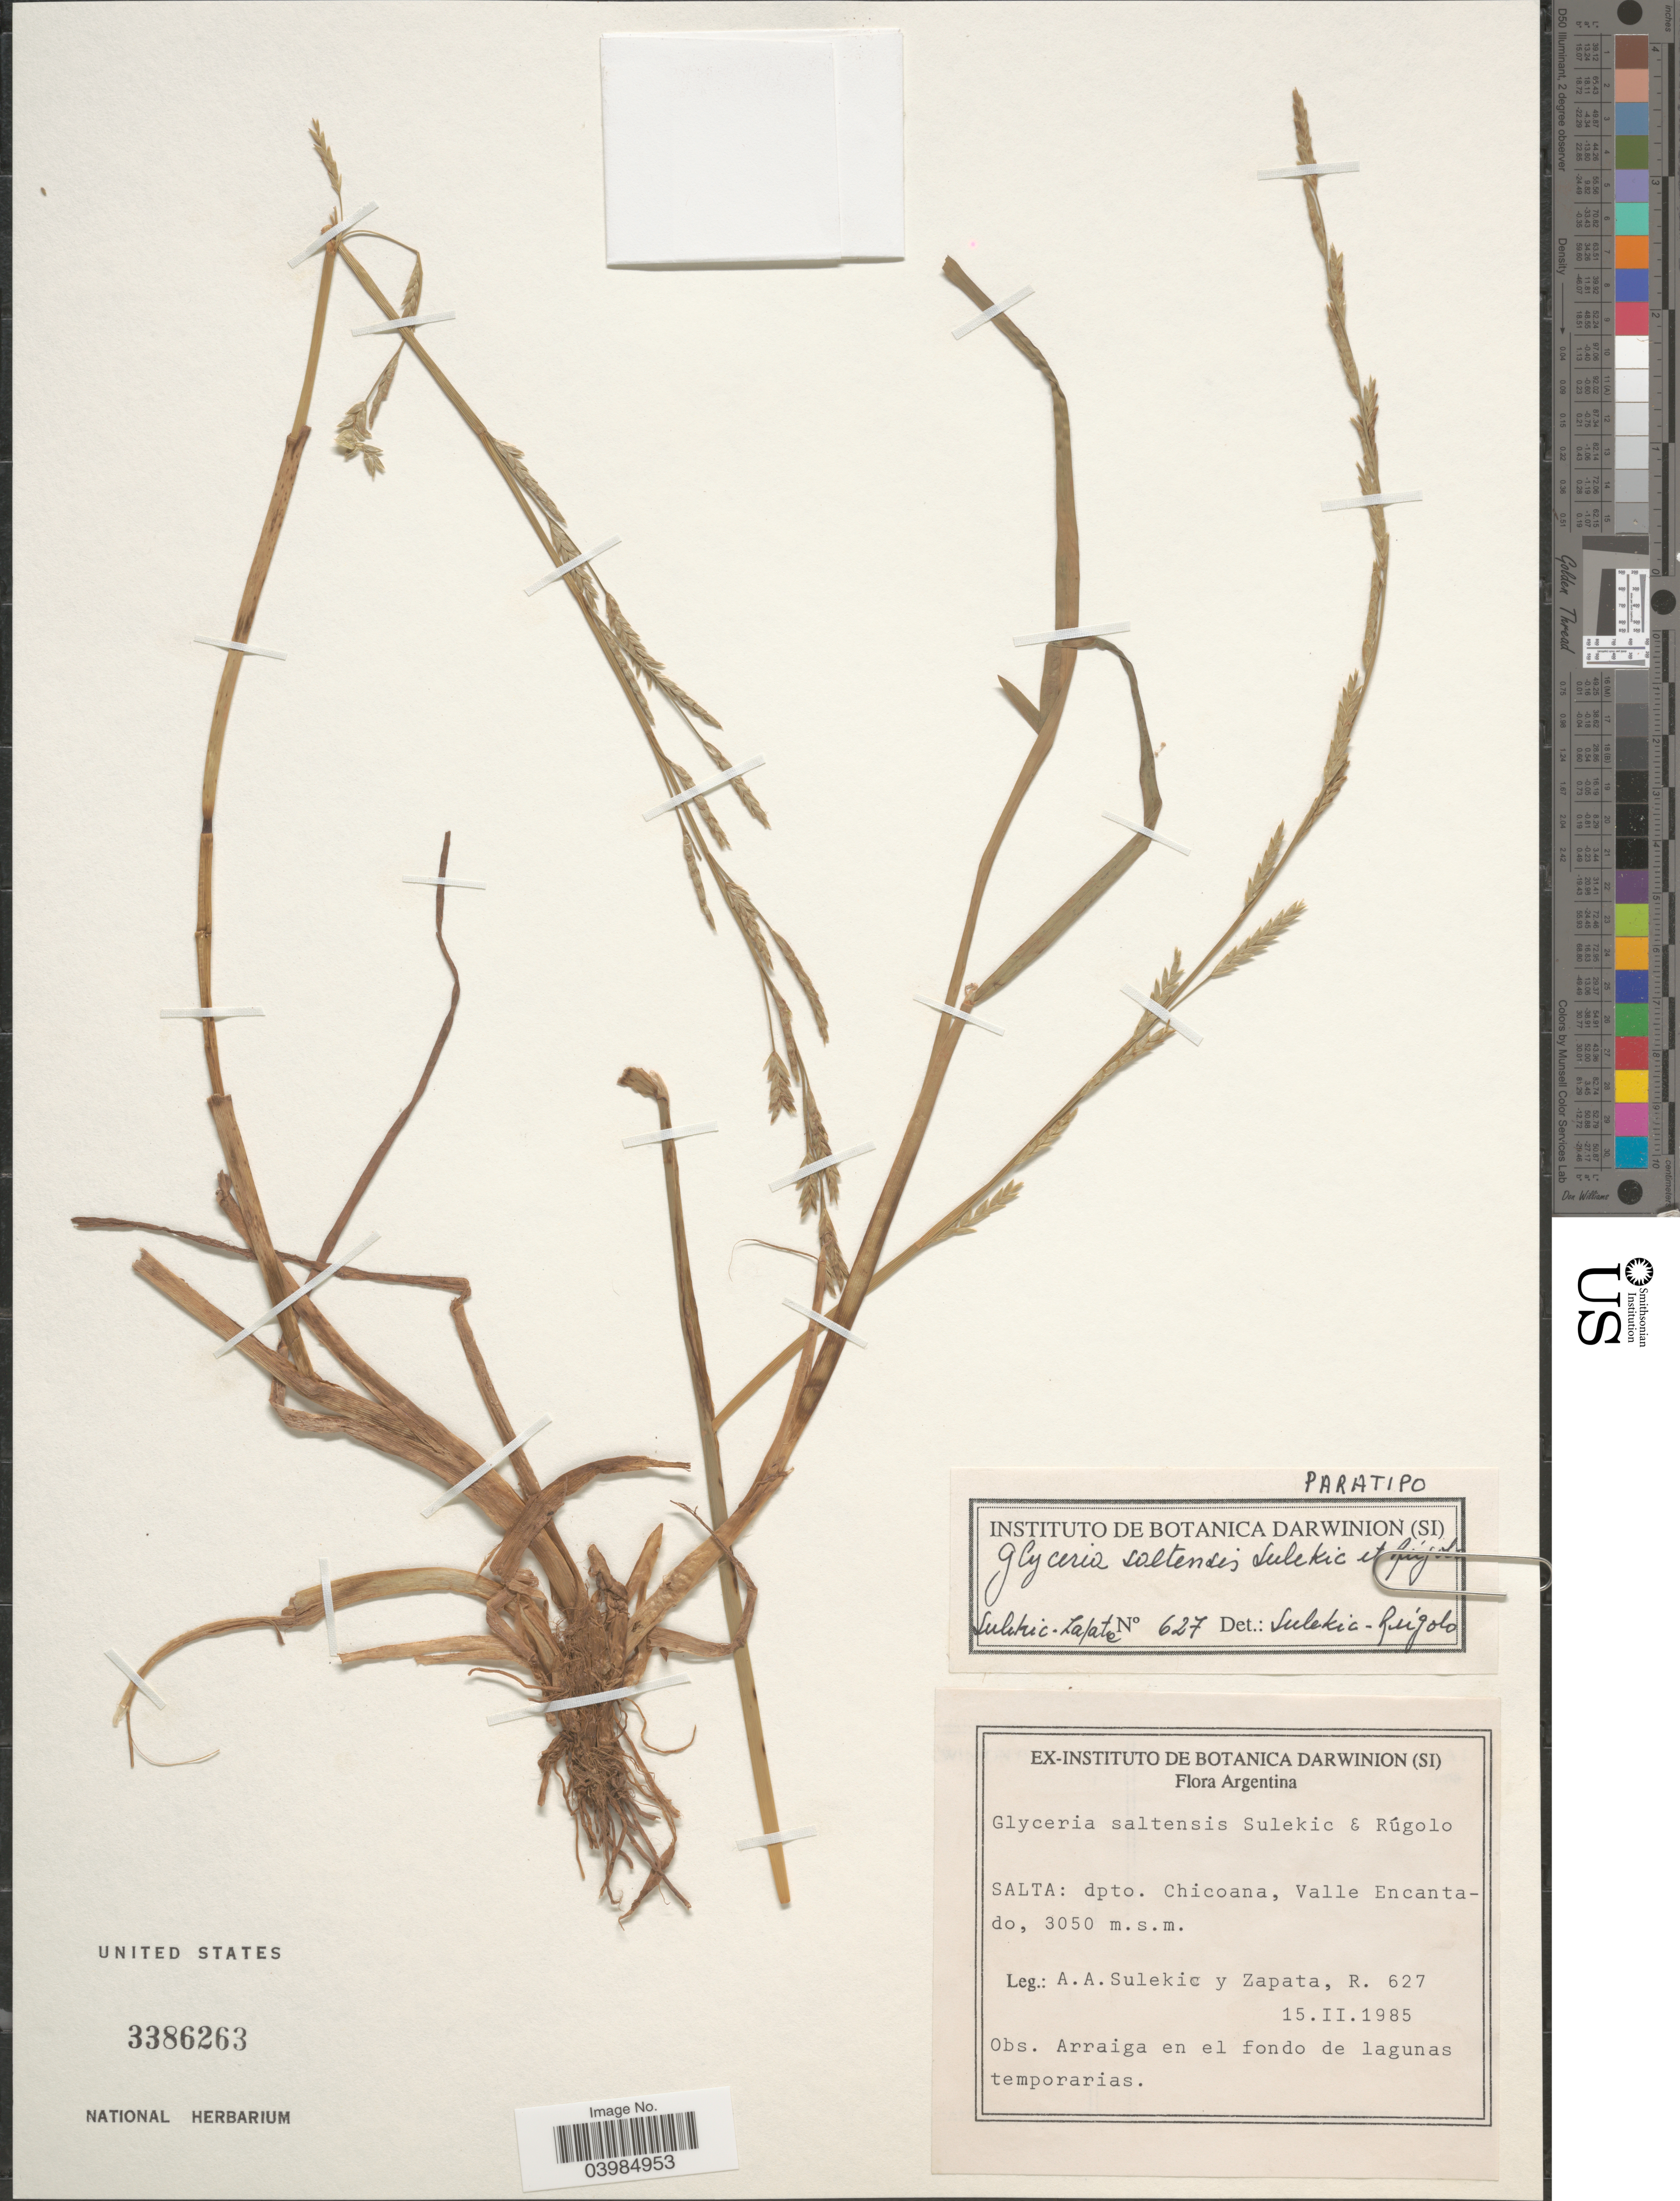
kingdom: Plantae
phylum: Tracheophyta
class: Liliopsida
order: Poales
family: Poaceae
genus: Glyceria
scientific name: Glyceria saltensis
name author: Sulekic & Rúgolo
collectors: A. Sulekic & -. Zapata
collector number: R.627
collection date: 1985-02-15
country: Argentina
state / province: Salta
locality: Dpto. Chicoana, Valle Encantado.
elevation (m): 3050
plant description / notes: Mullinger, M.D. - University of Vermont - leaf tissue:DNA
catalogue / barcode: US 3386263